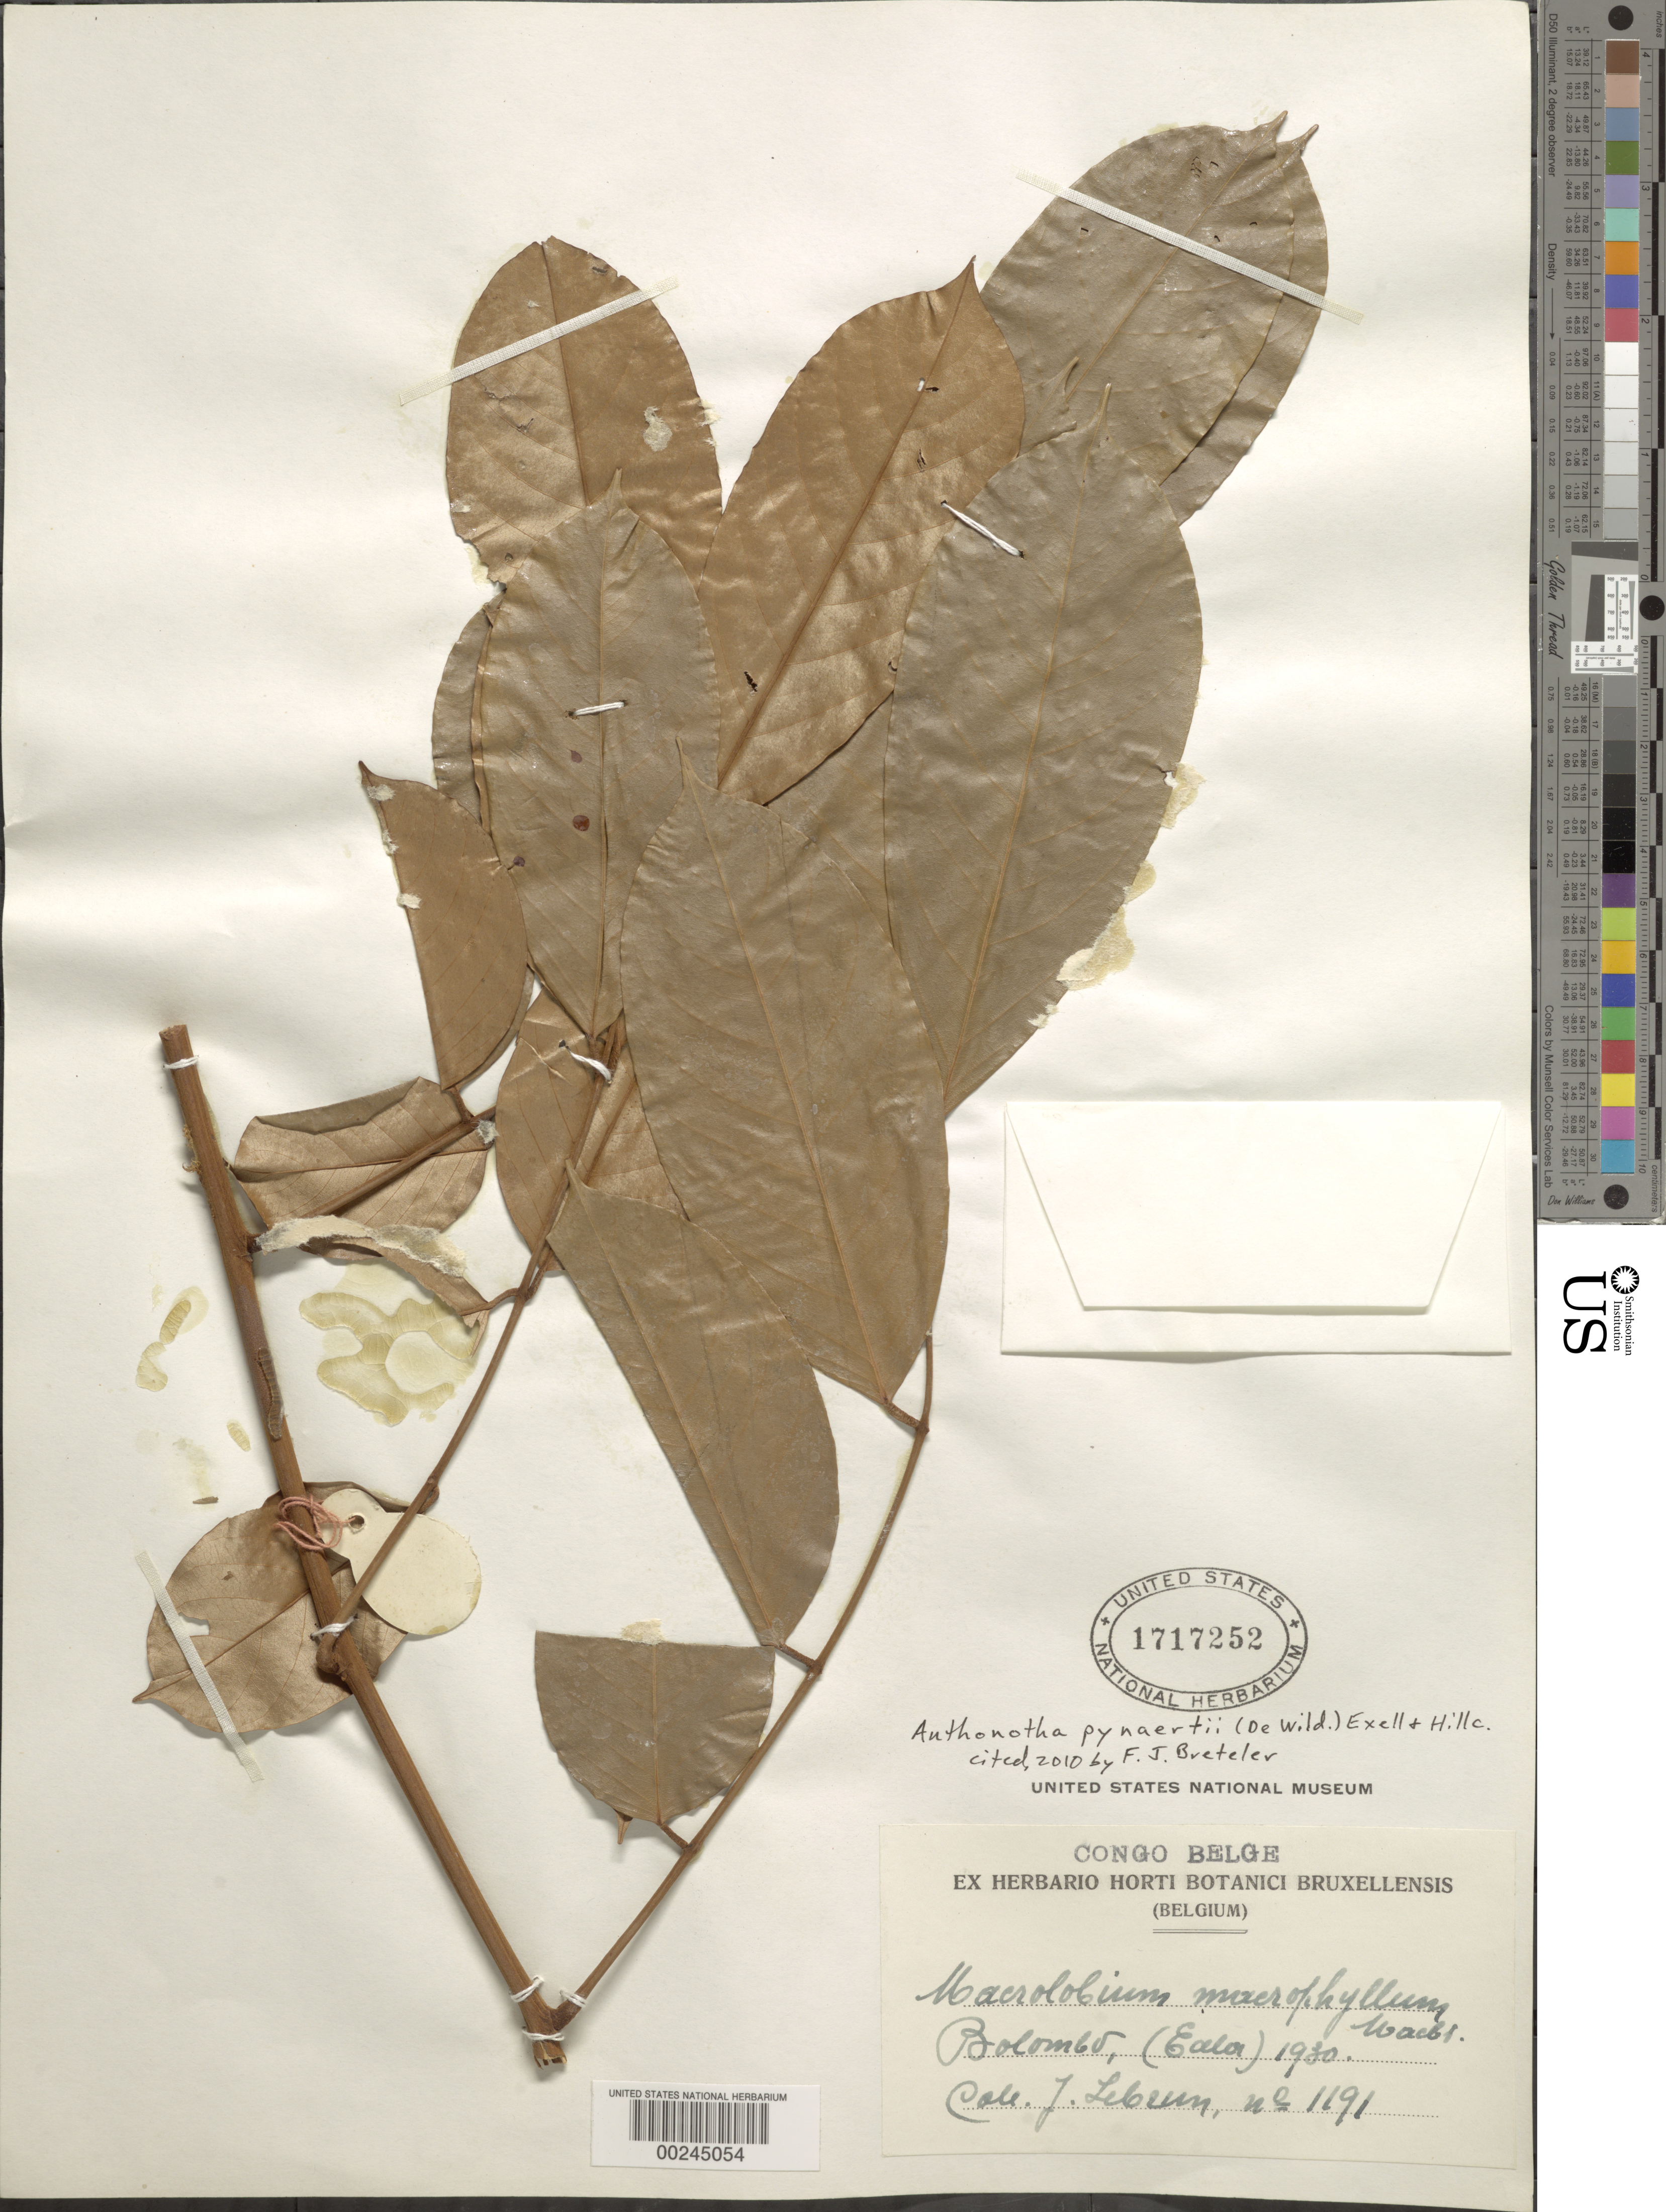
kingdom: Plantae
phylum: Tracheophyta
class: Magnoliopsida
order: Fabales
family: Fabaceae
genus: Anthonotha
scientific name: Anthonotha pynaertii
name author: (De Wild.) Exell & Hillc.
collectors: J. A. Lebrun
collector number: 1191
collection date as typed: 1930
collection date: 1930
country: Congo, Democratic Republic of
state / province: Équateur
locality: Bolombo, Eala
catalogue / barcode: US 1717252